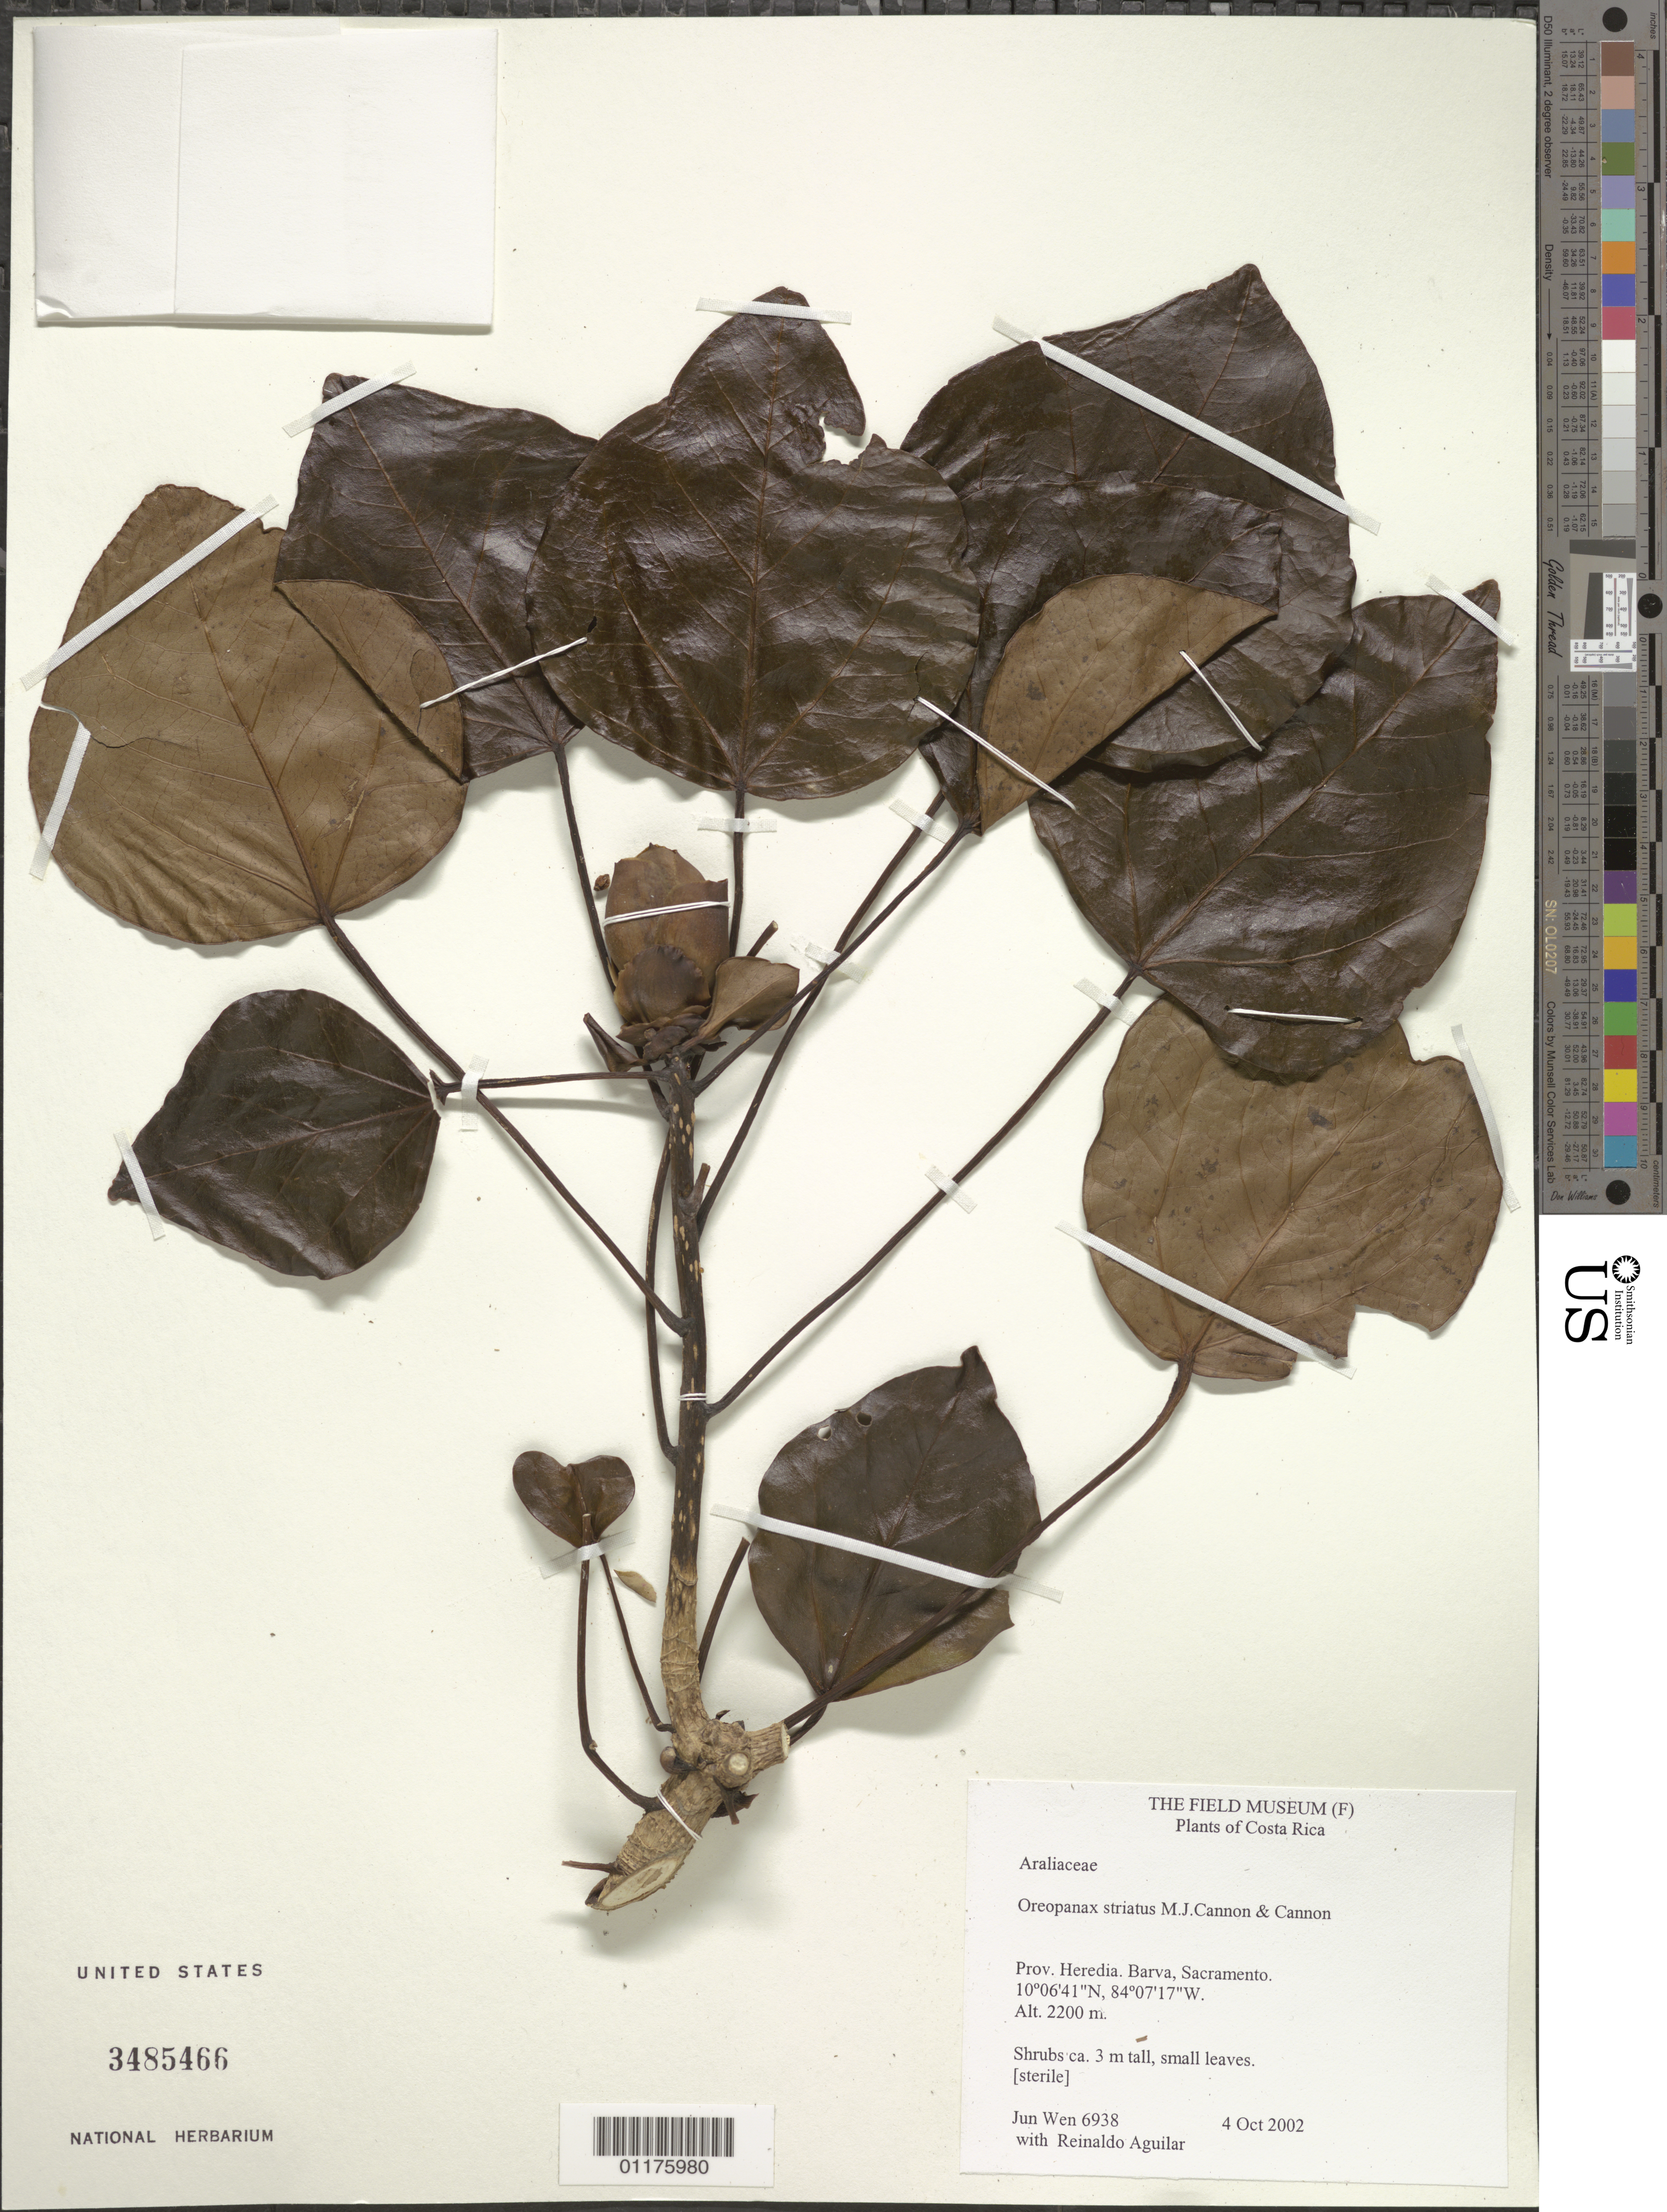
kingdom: Plantae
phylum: Tracheophyta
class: Magnoliopsida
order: Apiales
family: Araliaceae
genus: Oreopanax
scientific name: Oreopanax striatus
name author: (J. Cannon) M.J. Cannon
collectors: J. Wen & R. Aguilar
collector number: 6938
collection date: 2002-10-04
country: Costa Rica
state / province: Heredia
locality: Barva. Sacremento.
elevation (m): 2200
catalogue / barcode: US 3485466